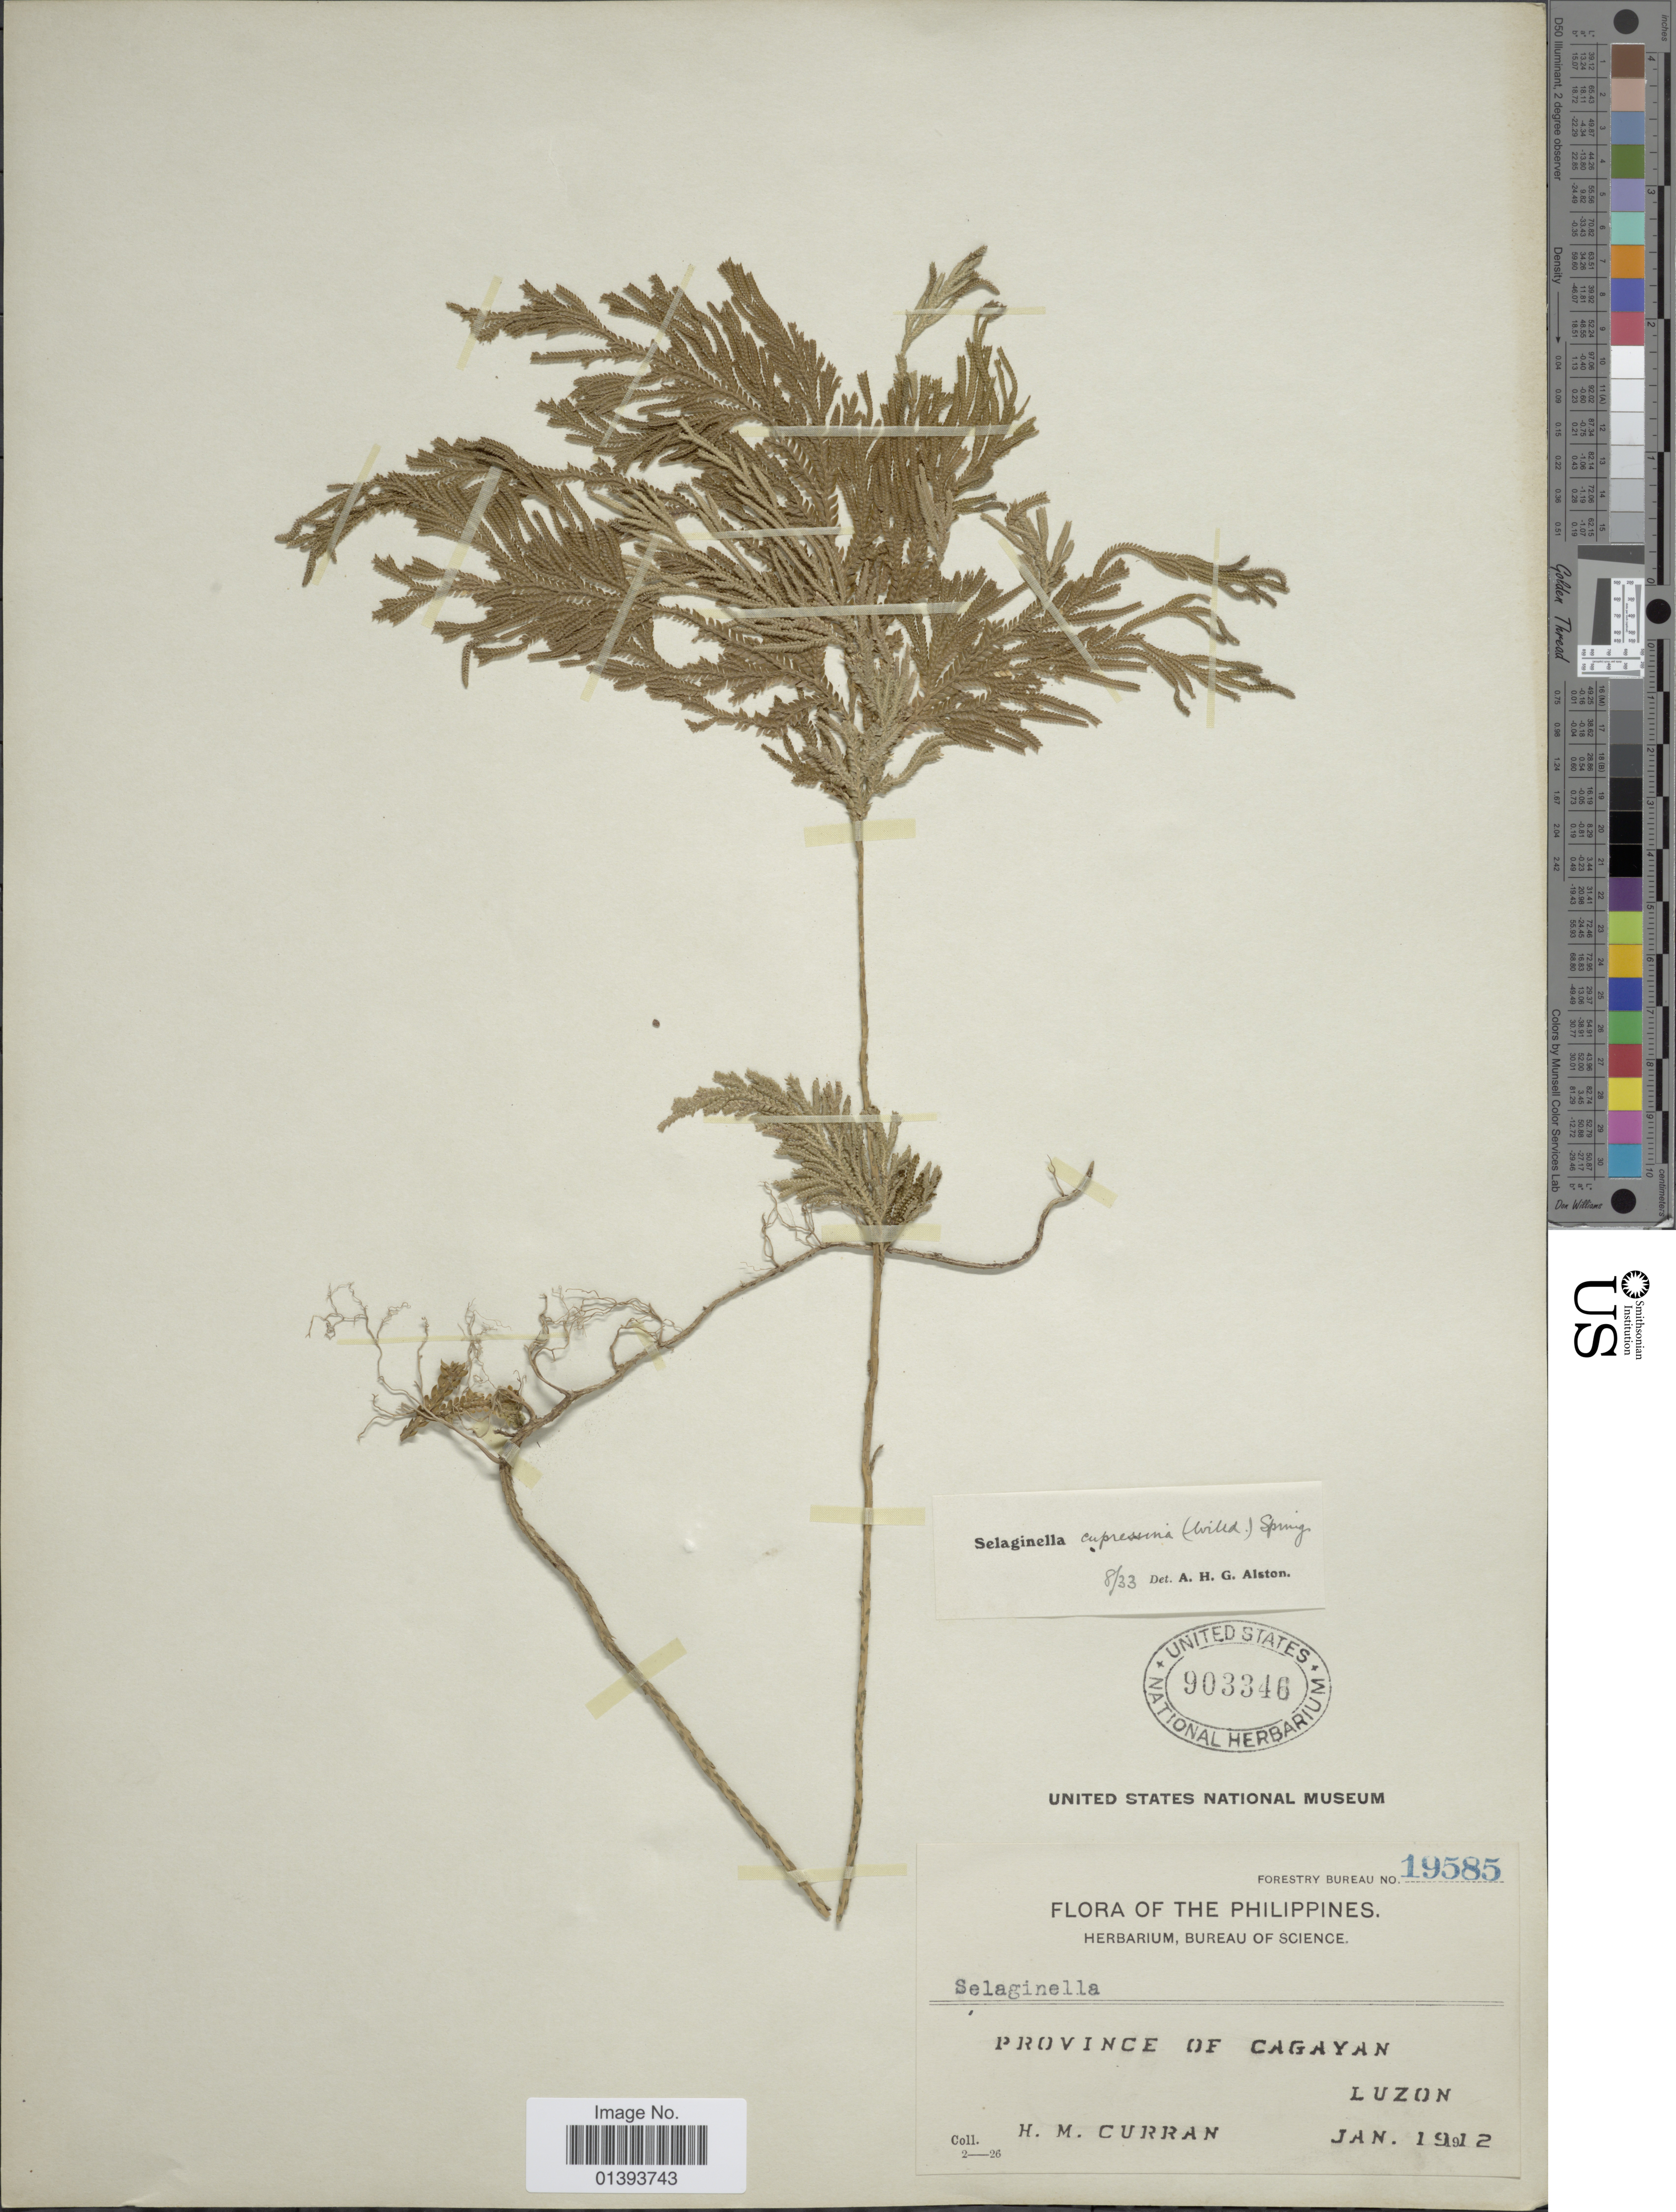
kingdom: Plantae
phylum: Tracheophyta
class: Lycopodiopsida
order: Selaginellales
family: Selaginellaceae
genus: Selaginella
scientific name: Selaginella cupressina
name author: (Willd.) Spring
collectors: H. M. Curran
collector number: Forestry Bureau 19585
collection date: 1912-01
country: Philippines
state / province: Central Luzon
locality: Province of Cagayan, Luzon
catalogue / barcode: US 903346